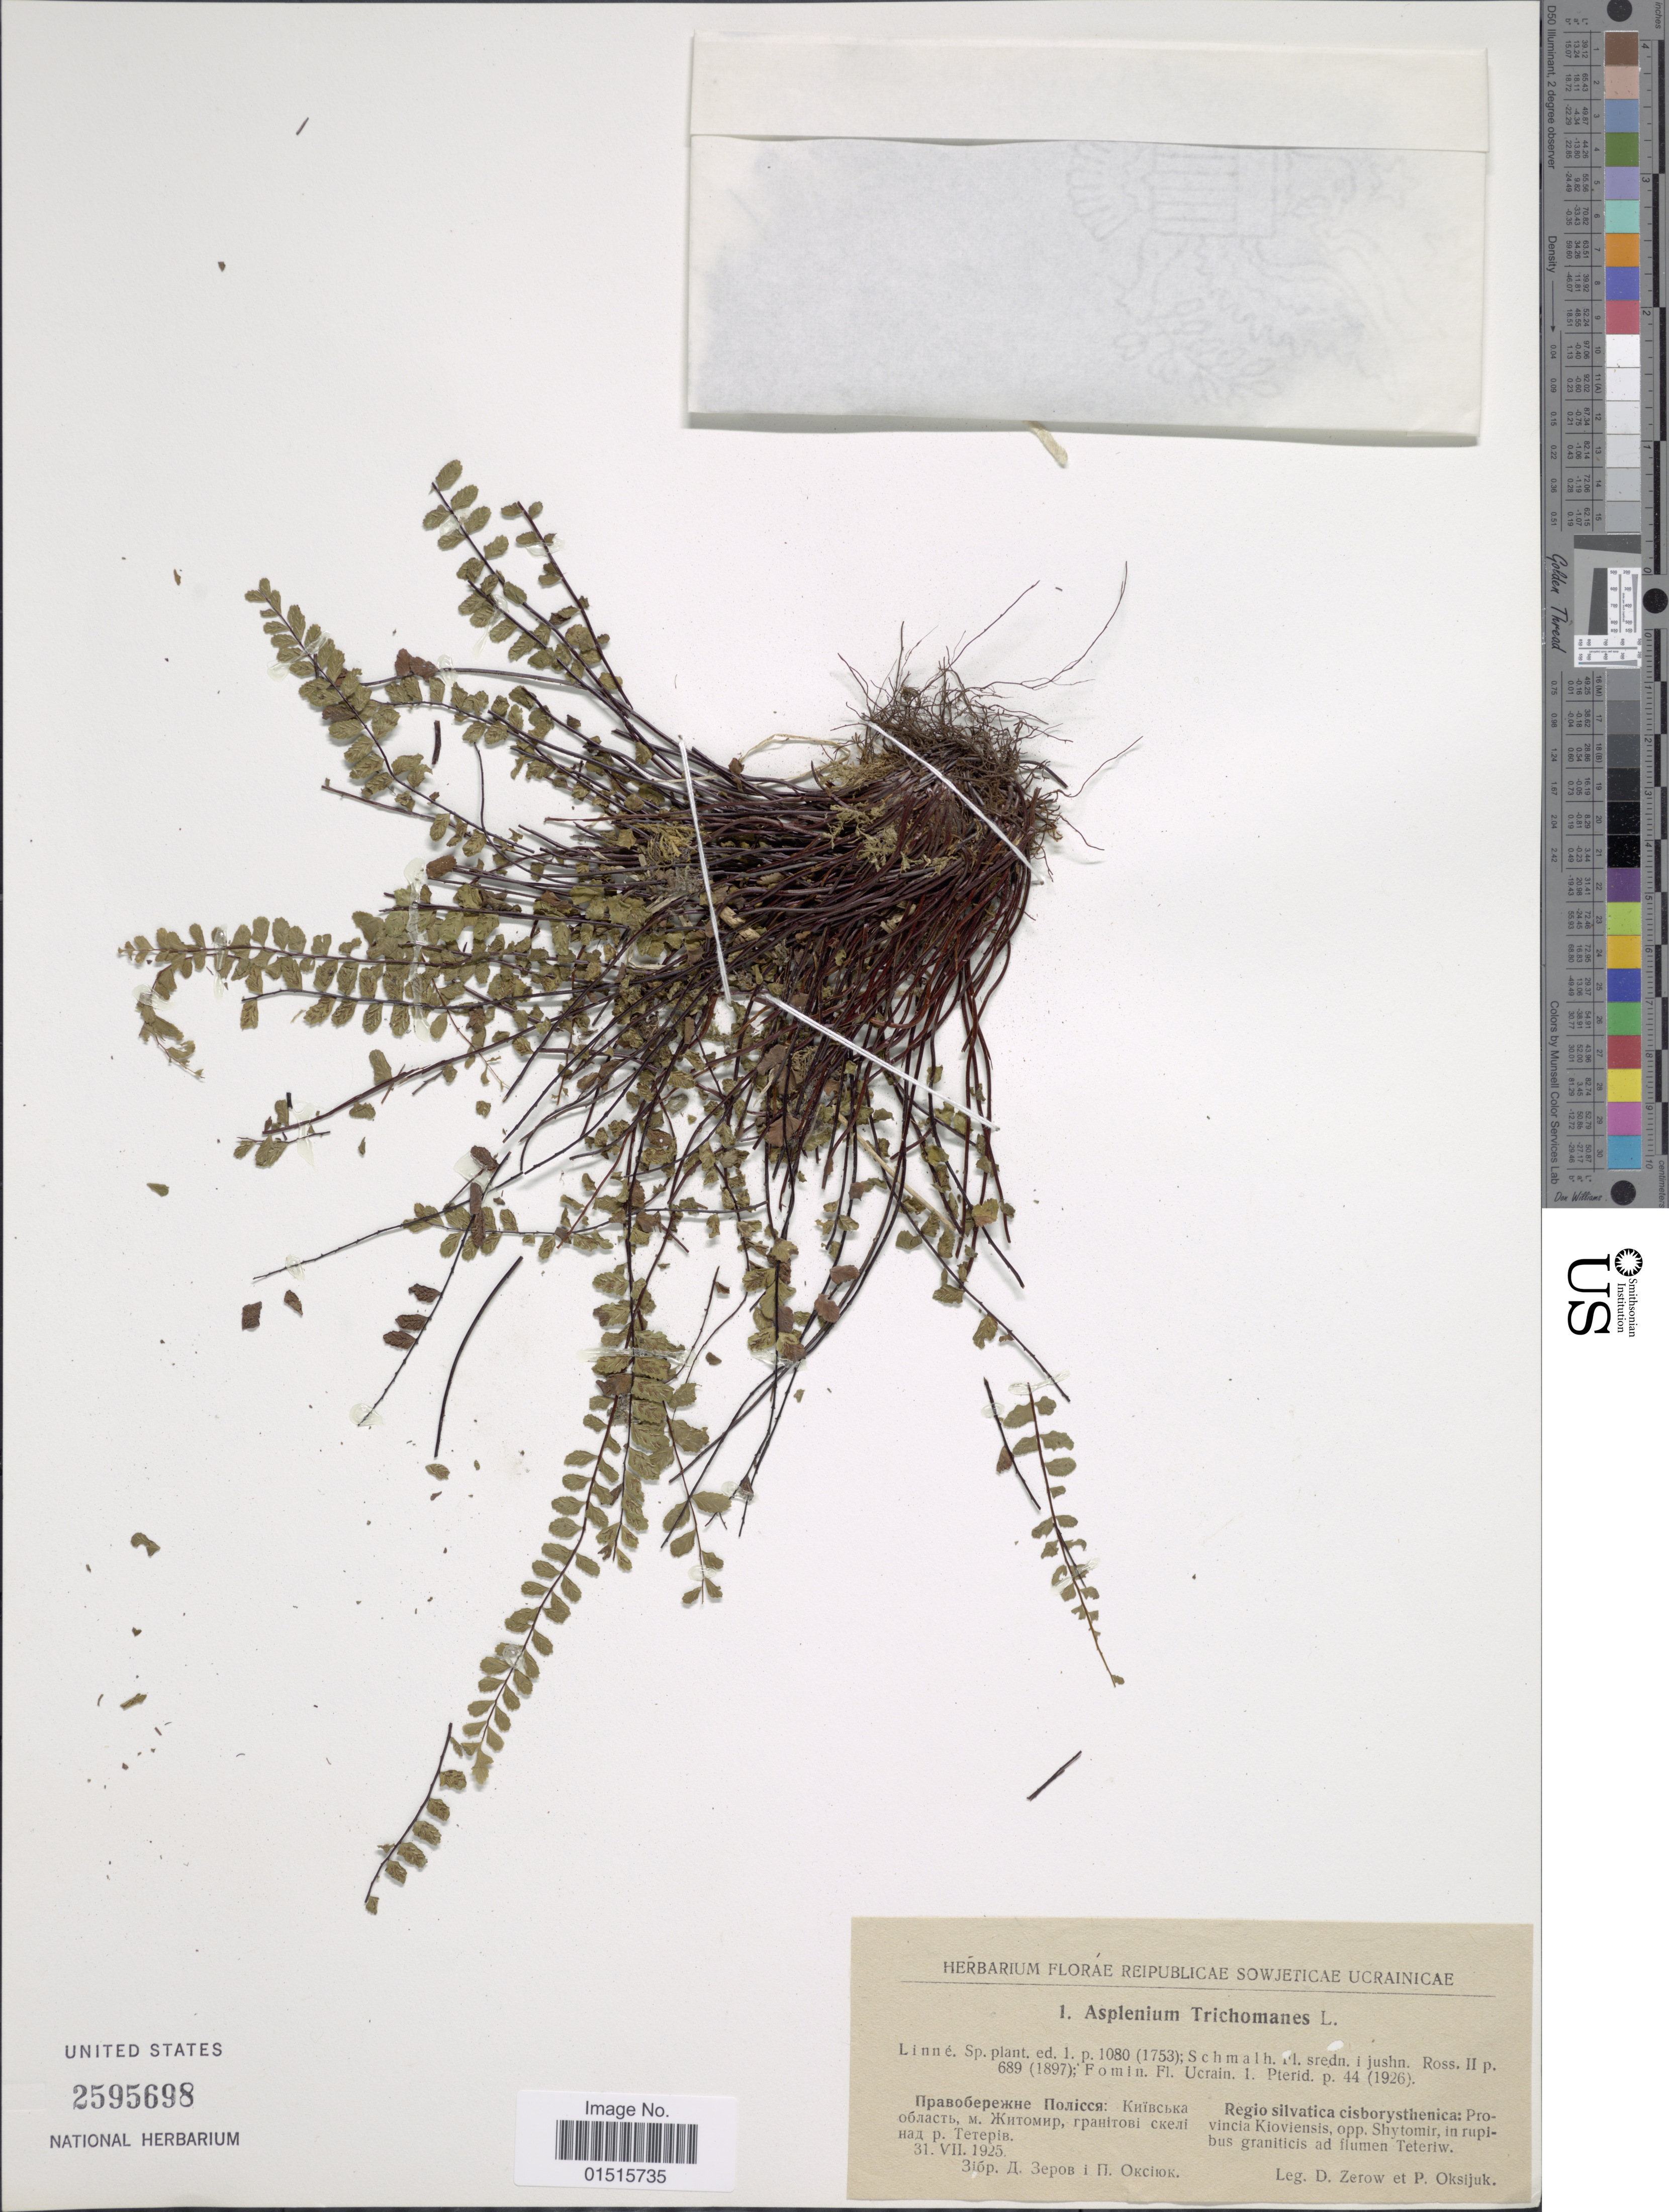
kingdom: Plantae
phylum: Tracheophyta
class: Polypodiopsida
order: Polypodiales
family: Aspleniaceae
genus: Asplenium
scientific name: Asplenium trichomanes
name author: L.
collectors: D. Zerow & P. Oksijuk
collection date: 1925-07-31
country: Ukraine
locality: Regio silvatica cisborysthenica: Provincia Kiovienses, opp. Shytomir, in rupibus graniticis ad flumen Teteriw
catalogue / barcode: US 2595698